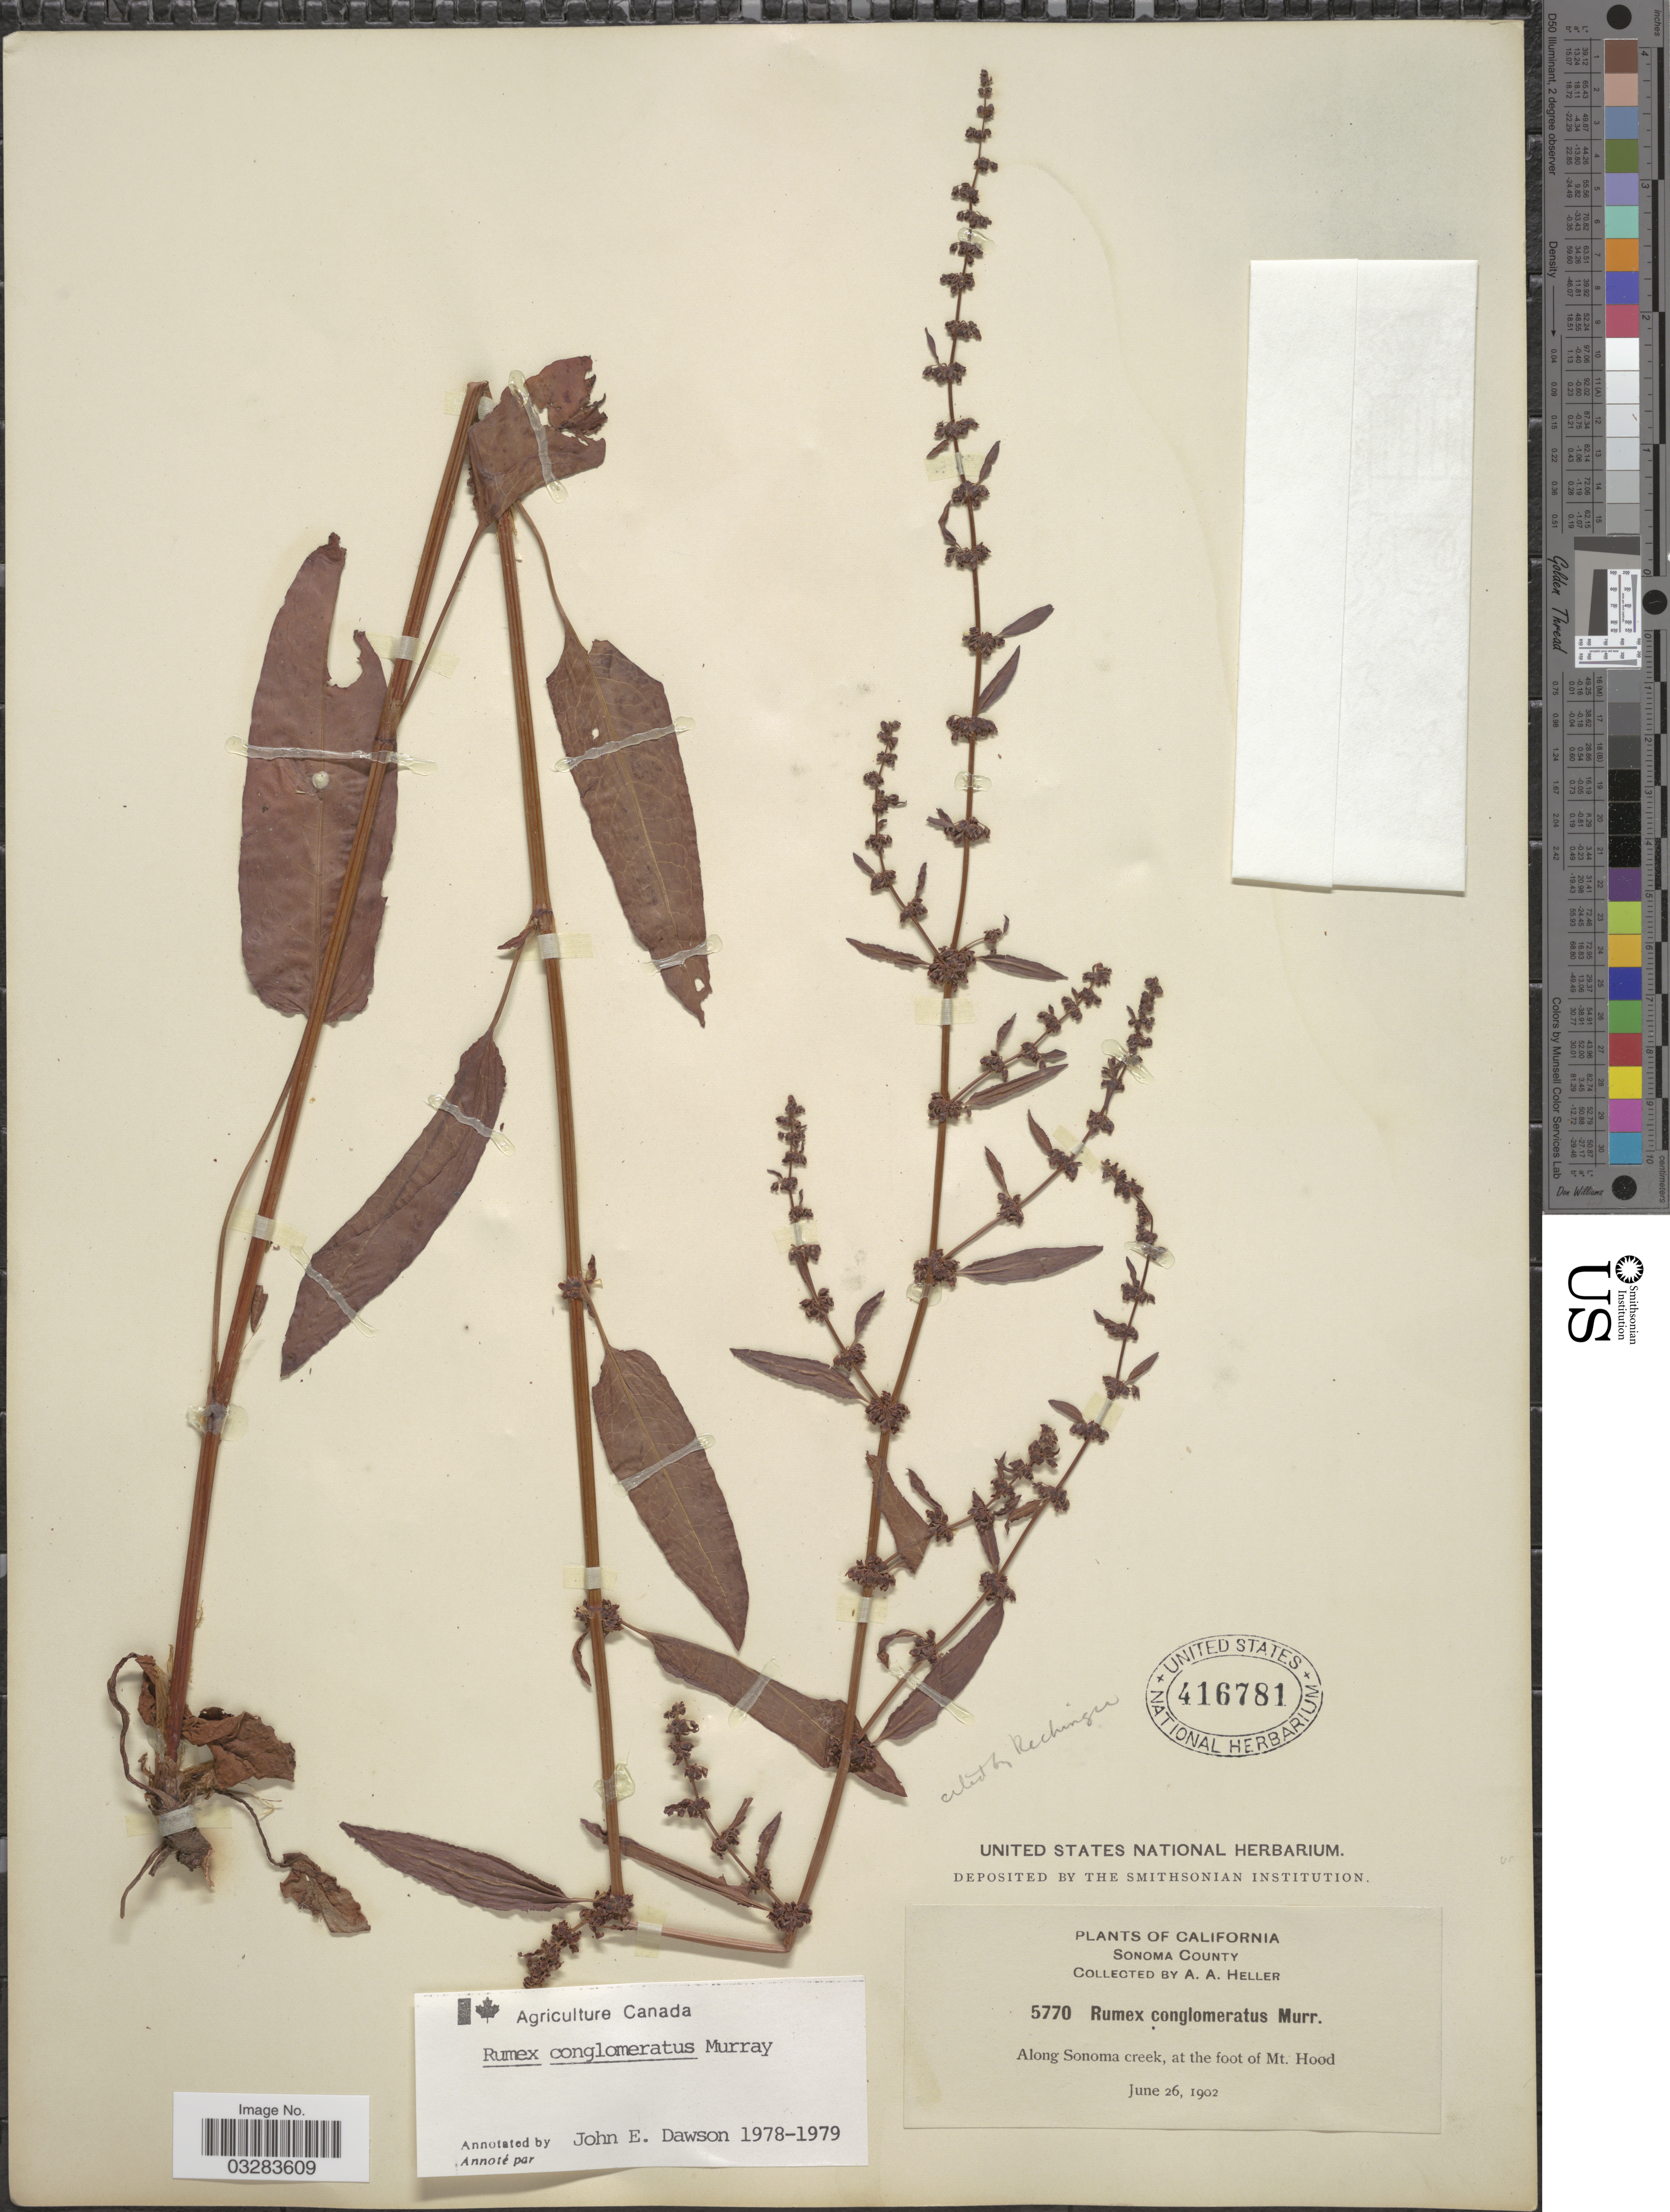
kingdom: Plantae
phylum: Tracheophyta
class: Magnoliopsida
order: Caryophyllales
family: Polygonaceae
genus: Rumex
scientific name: Rumex conglomeratus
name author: Murray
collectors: A. A. Heller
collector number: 5770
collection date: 1902-06-26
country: United States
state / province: California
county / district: Sonoma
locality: Sonoma County. Along Sonoma creek, at the foot of Mt. Hood.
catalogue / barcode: US 416781